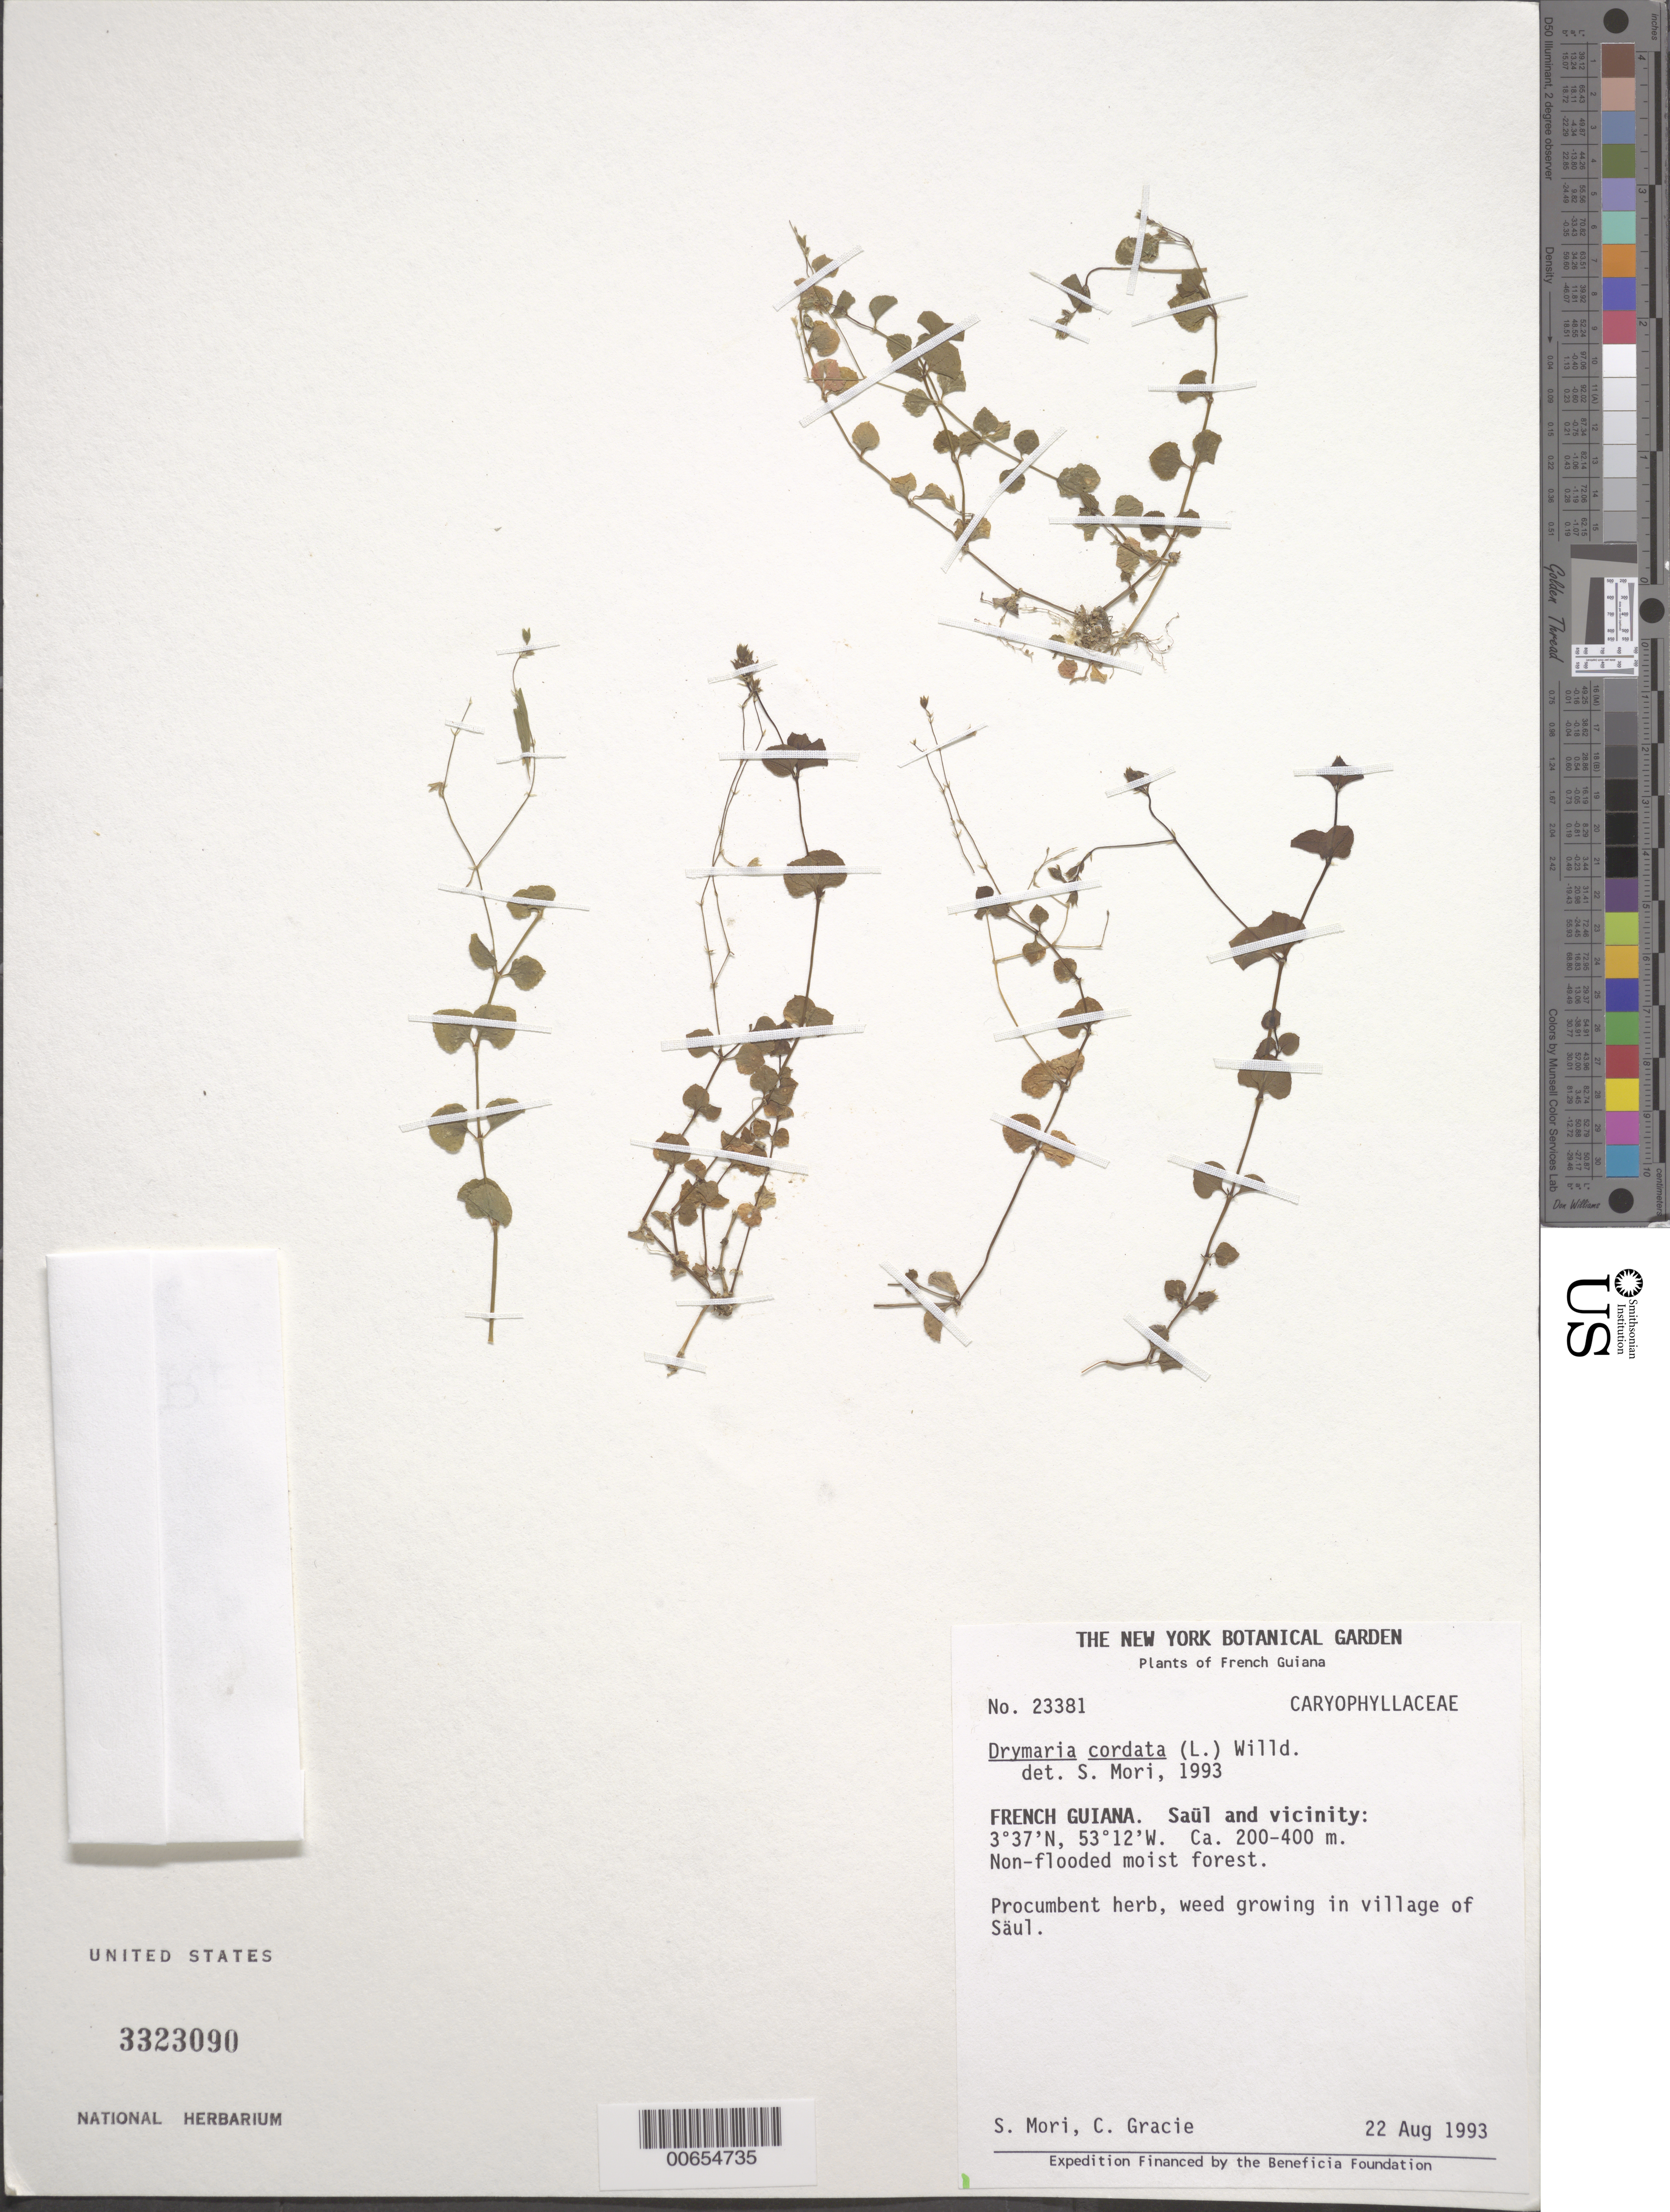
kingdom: Plantae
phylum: Tracheophyta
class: Magnoliopsida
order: Caryophyllales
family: Caryophyllaceae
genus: Drymaria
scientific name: Drymaria cordata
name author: (L.) Willd. ex Schult.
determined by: Mori, Scott A.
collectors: S. Mori & C. A. Gracie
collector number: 23381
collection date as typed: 22-Aug-93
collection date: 1993-08-22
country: French Guiana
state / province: Saint-Laurent-du-Maroni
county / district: Saül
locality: Saül and vic.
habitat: Non-flooded moist forest growing in village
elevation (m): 200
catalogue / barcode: US 3323090